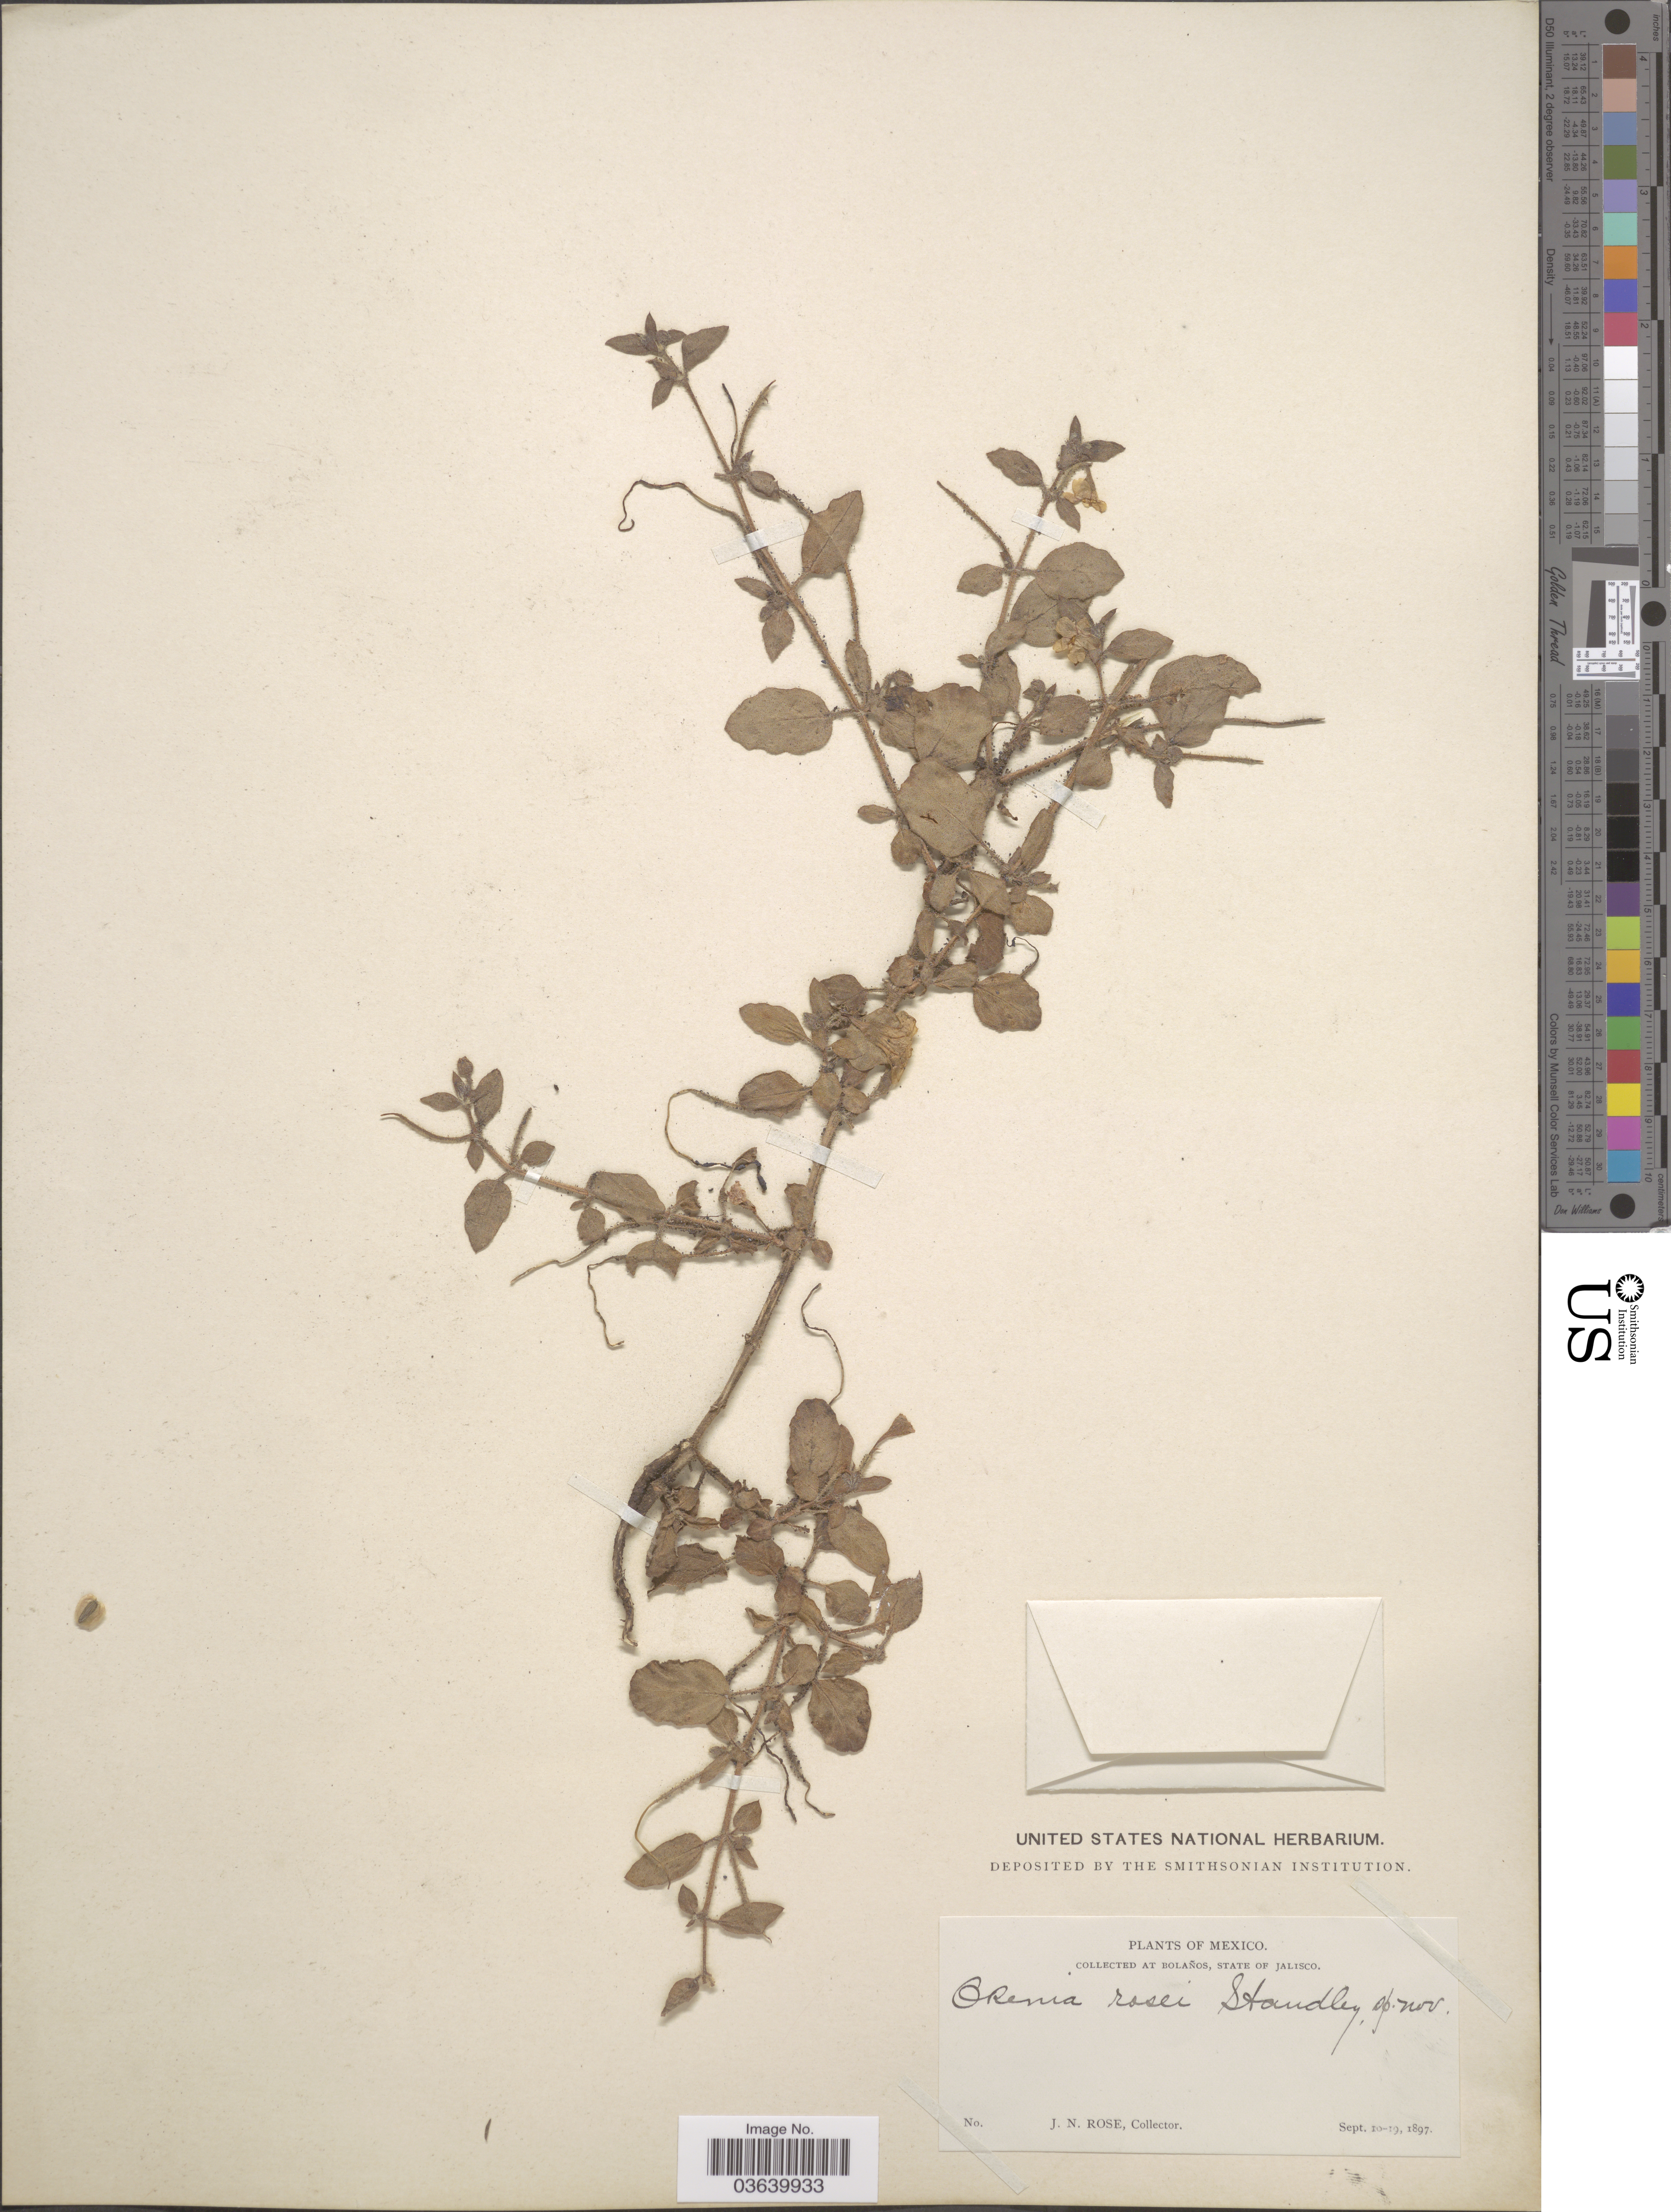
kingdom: Plantae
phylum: Tracheophyta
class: Magnoliopsida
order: Caryophyllales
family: Nyctaginaceae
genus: Okenia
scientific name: Okenia rosei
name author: Standl.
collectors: J. N. Rose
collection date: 1897-09-10/1897-09-19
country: Mexico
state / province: Jalisco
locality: At Bolaños.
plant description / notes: Specimen without collector number but possibly a duplicate of Rose 2845, the type collection of Okenia rosei Standl.